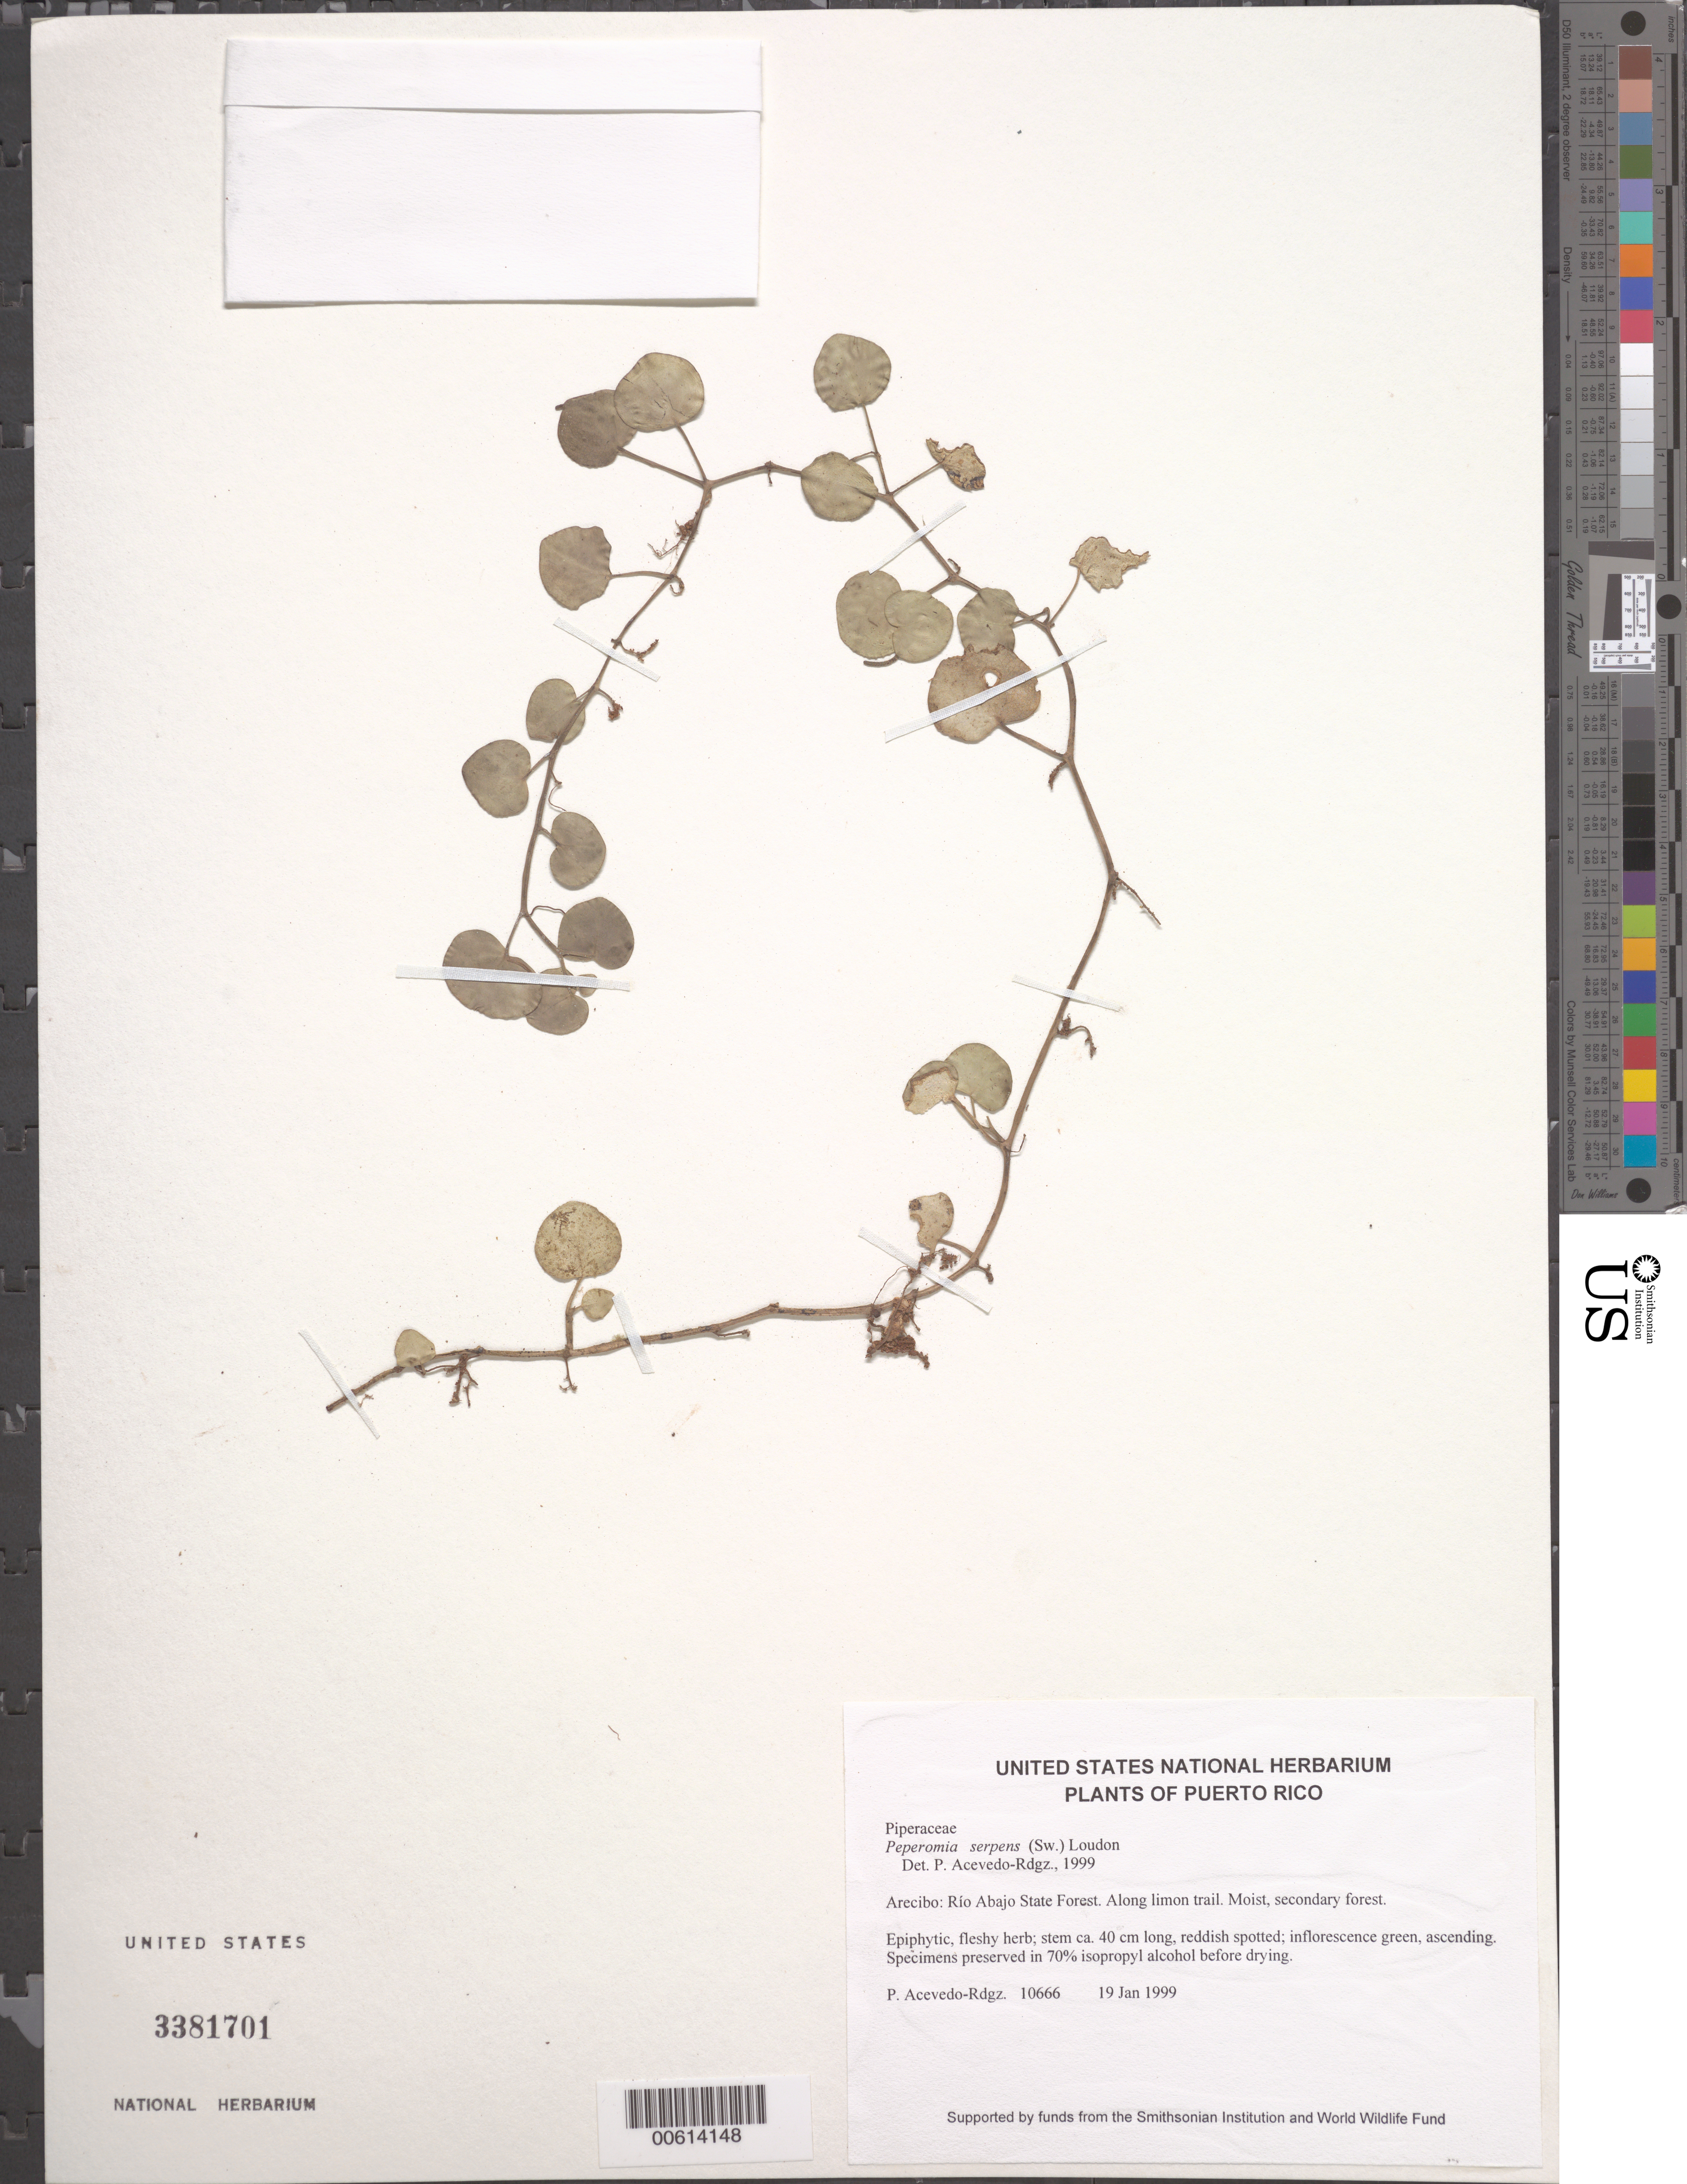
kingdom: Plantae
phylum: Tracheophyta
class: Magnoliopsida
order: Piperales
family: Piperaceae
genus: Peperomia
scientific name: Peperomia serpens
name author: (Sw.) Loudon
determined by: Acevedo-Rodríguez, P., (BOT), Smithsonian Institution - National Museum of Natural History (UNITED STATES)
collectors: P. Acevedo-Rodr.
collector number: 10666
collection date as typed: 19 Jan 1999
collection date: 1999-01-19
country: Puerto Rico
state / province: Arecibo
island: Puerto Rico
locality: Arecibo; Río Abajo State Forest. Along limon trail.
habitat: Moist, secondary forest.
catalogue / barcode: US 3381701